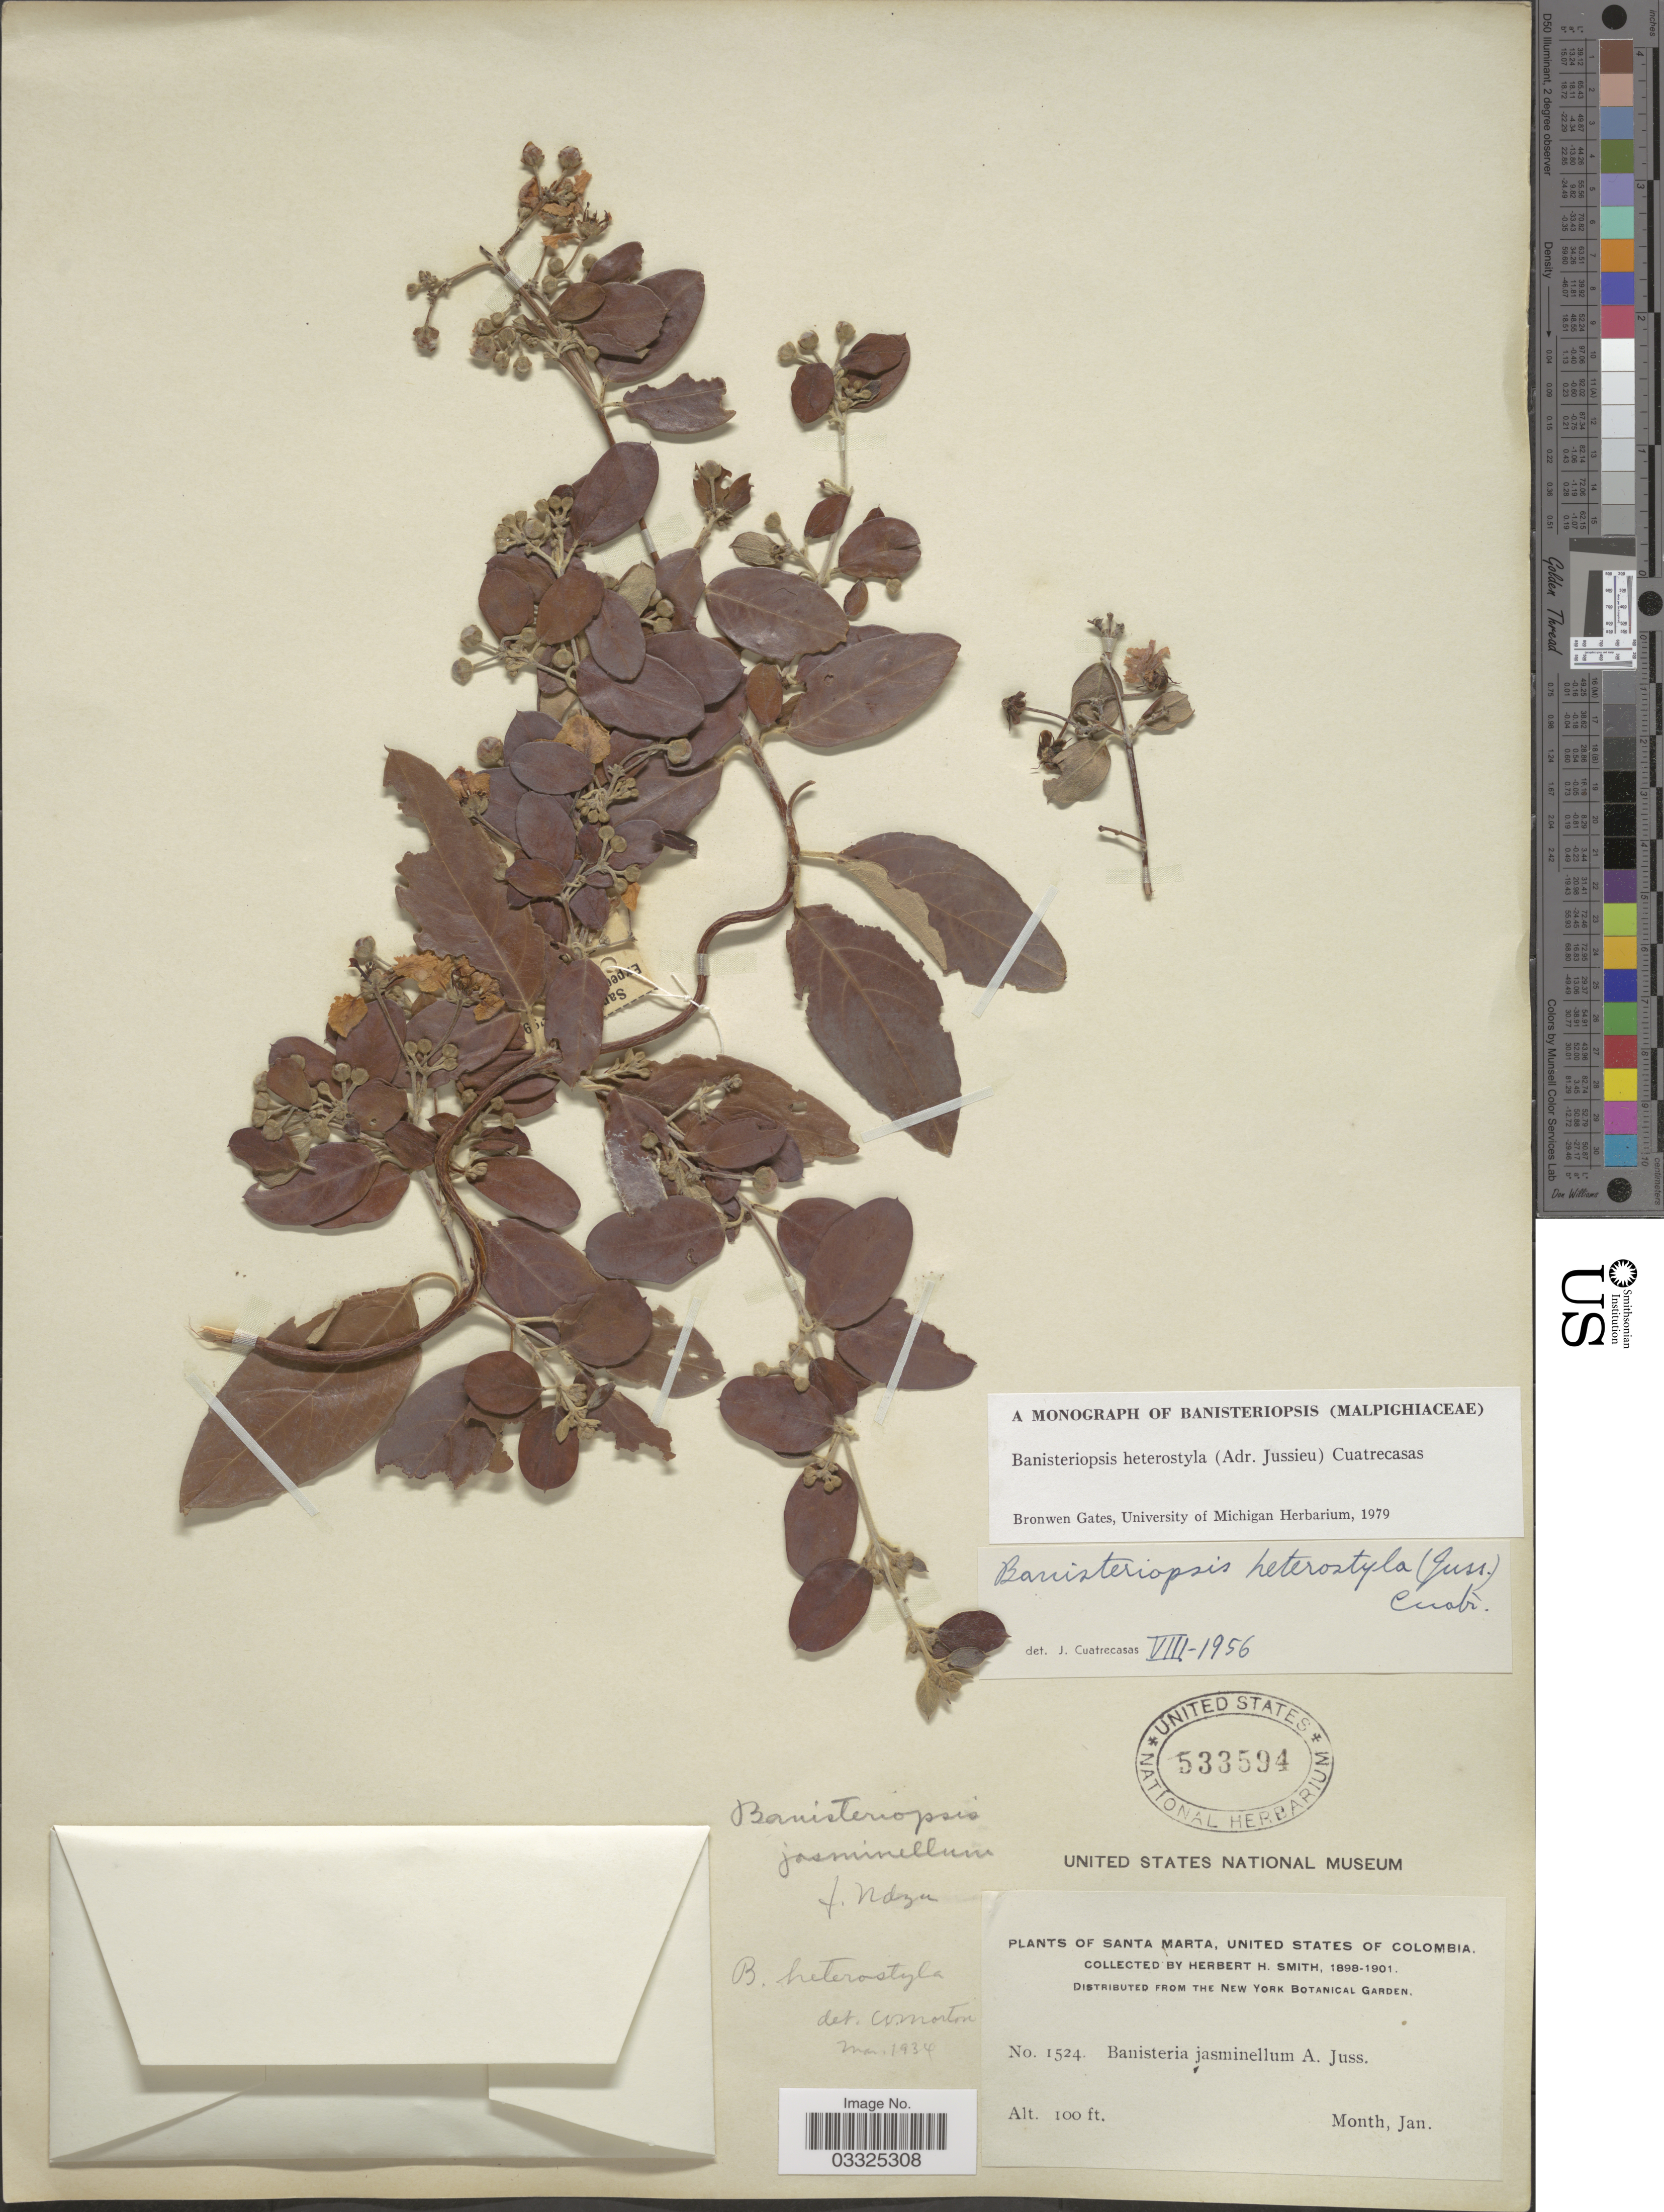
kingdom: Plantae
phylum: Tracheophyta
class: Magnoliopsida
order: Malpighiales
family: Malpighiaceae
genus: Banisteriopsis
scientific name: Banisteriopsis heterostyla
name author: (A. Juss.) Cuatrec.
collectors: Herbert H. Smith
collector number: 1524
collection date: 1898-01/1901-01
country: Colombia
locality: Santa Marta, United States of Colombia.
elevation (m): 30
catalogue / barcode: US 533594